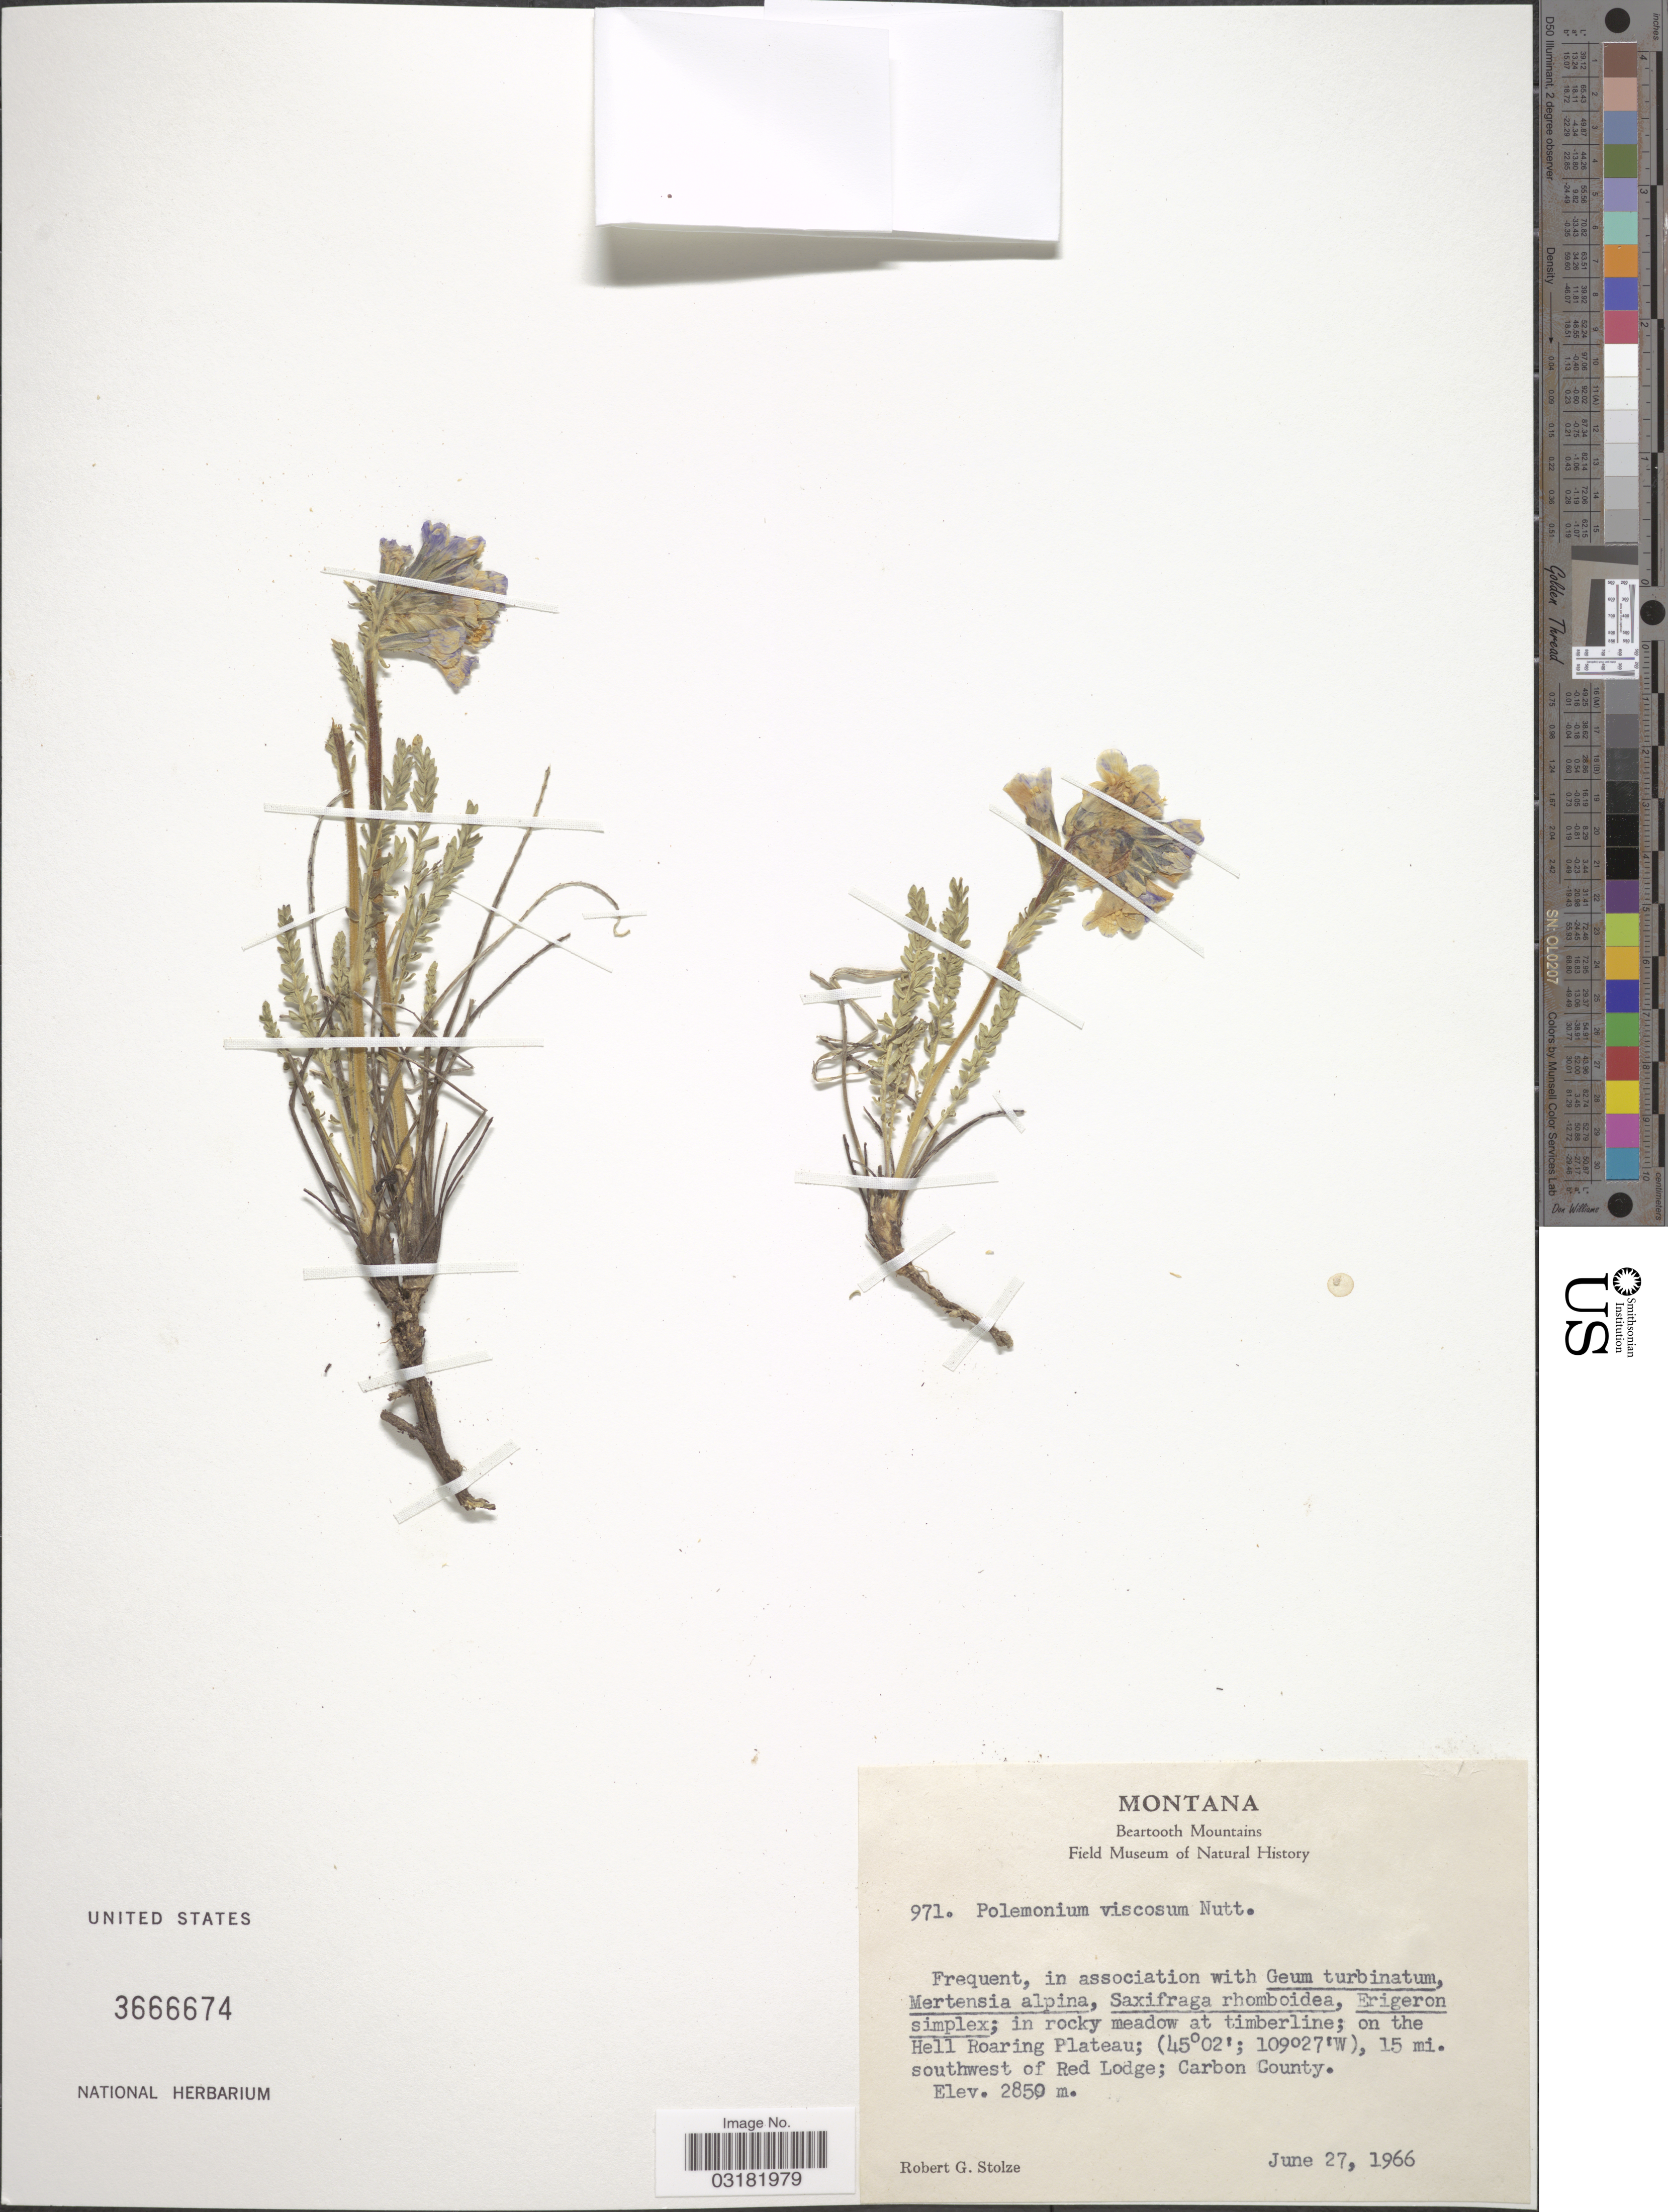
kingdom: Plantae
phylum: Tracheophyta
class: Magnoliopsida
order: Ericales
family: Polemoniaceae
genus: Polemonium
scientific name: Polemonium viscosum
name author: Nutt.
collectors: R. G. Stolze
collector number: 971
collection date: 1966-06-27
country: United States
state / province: Montana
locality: In rocky meadow at timberline; on the Hell Roaring Plateau, 15 mi. southwest of Red Lodge; Carbon County.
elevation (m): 2850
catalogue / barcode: US 3666674